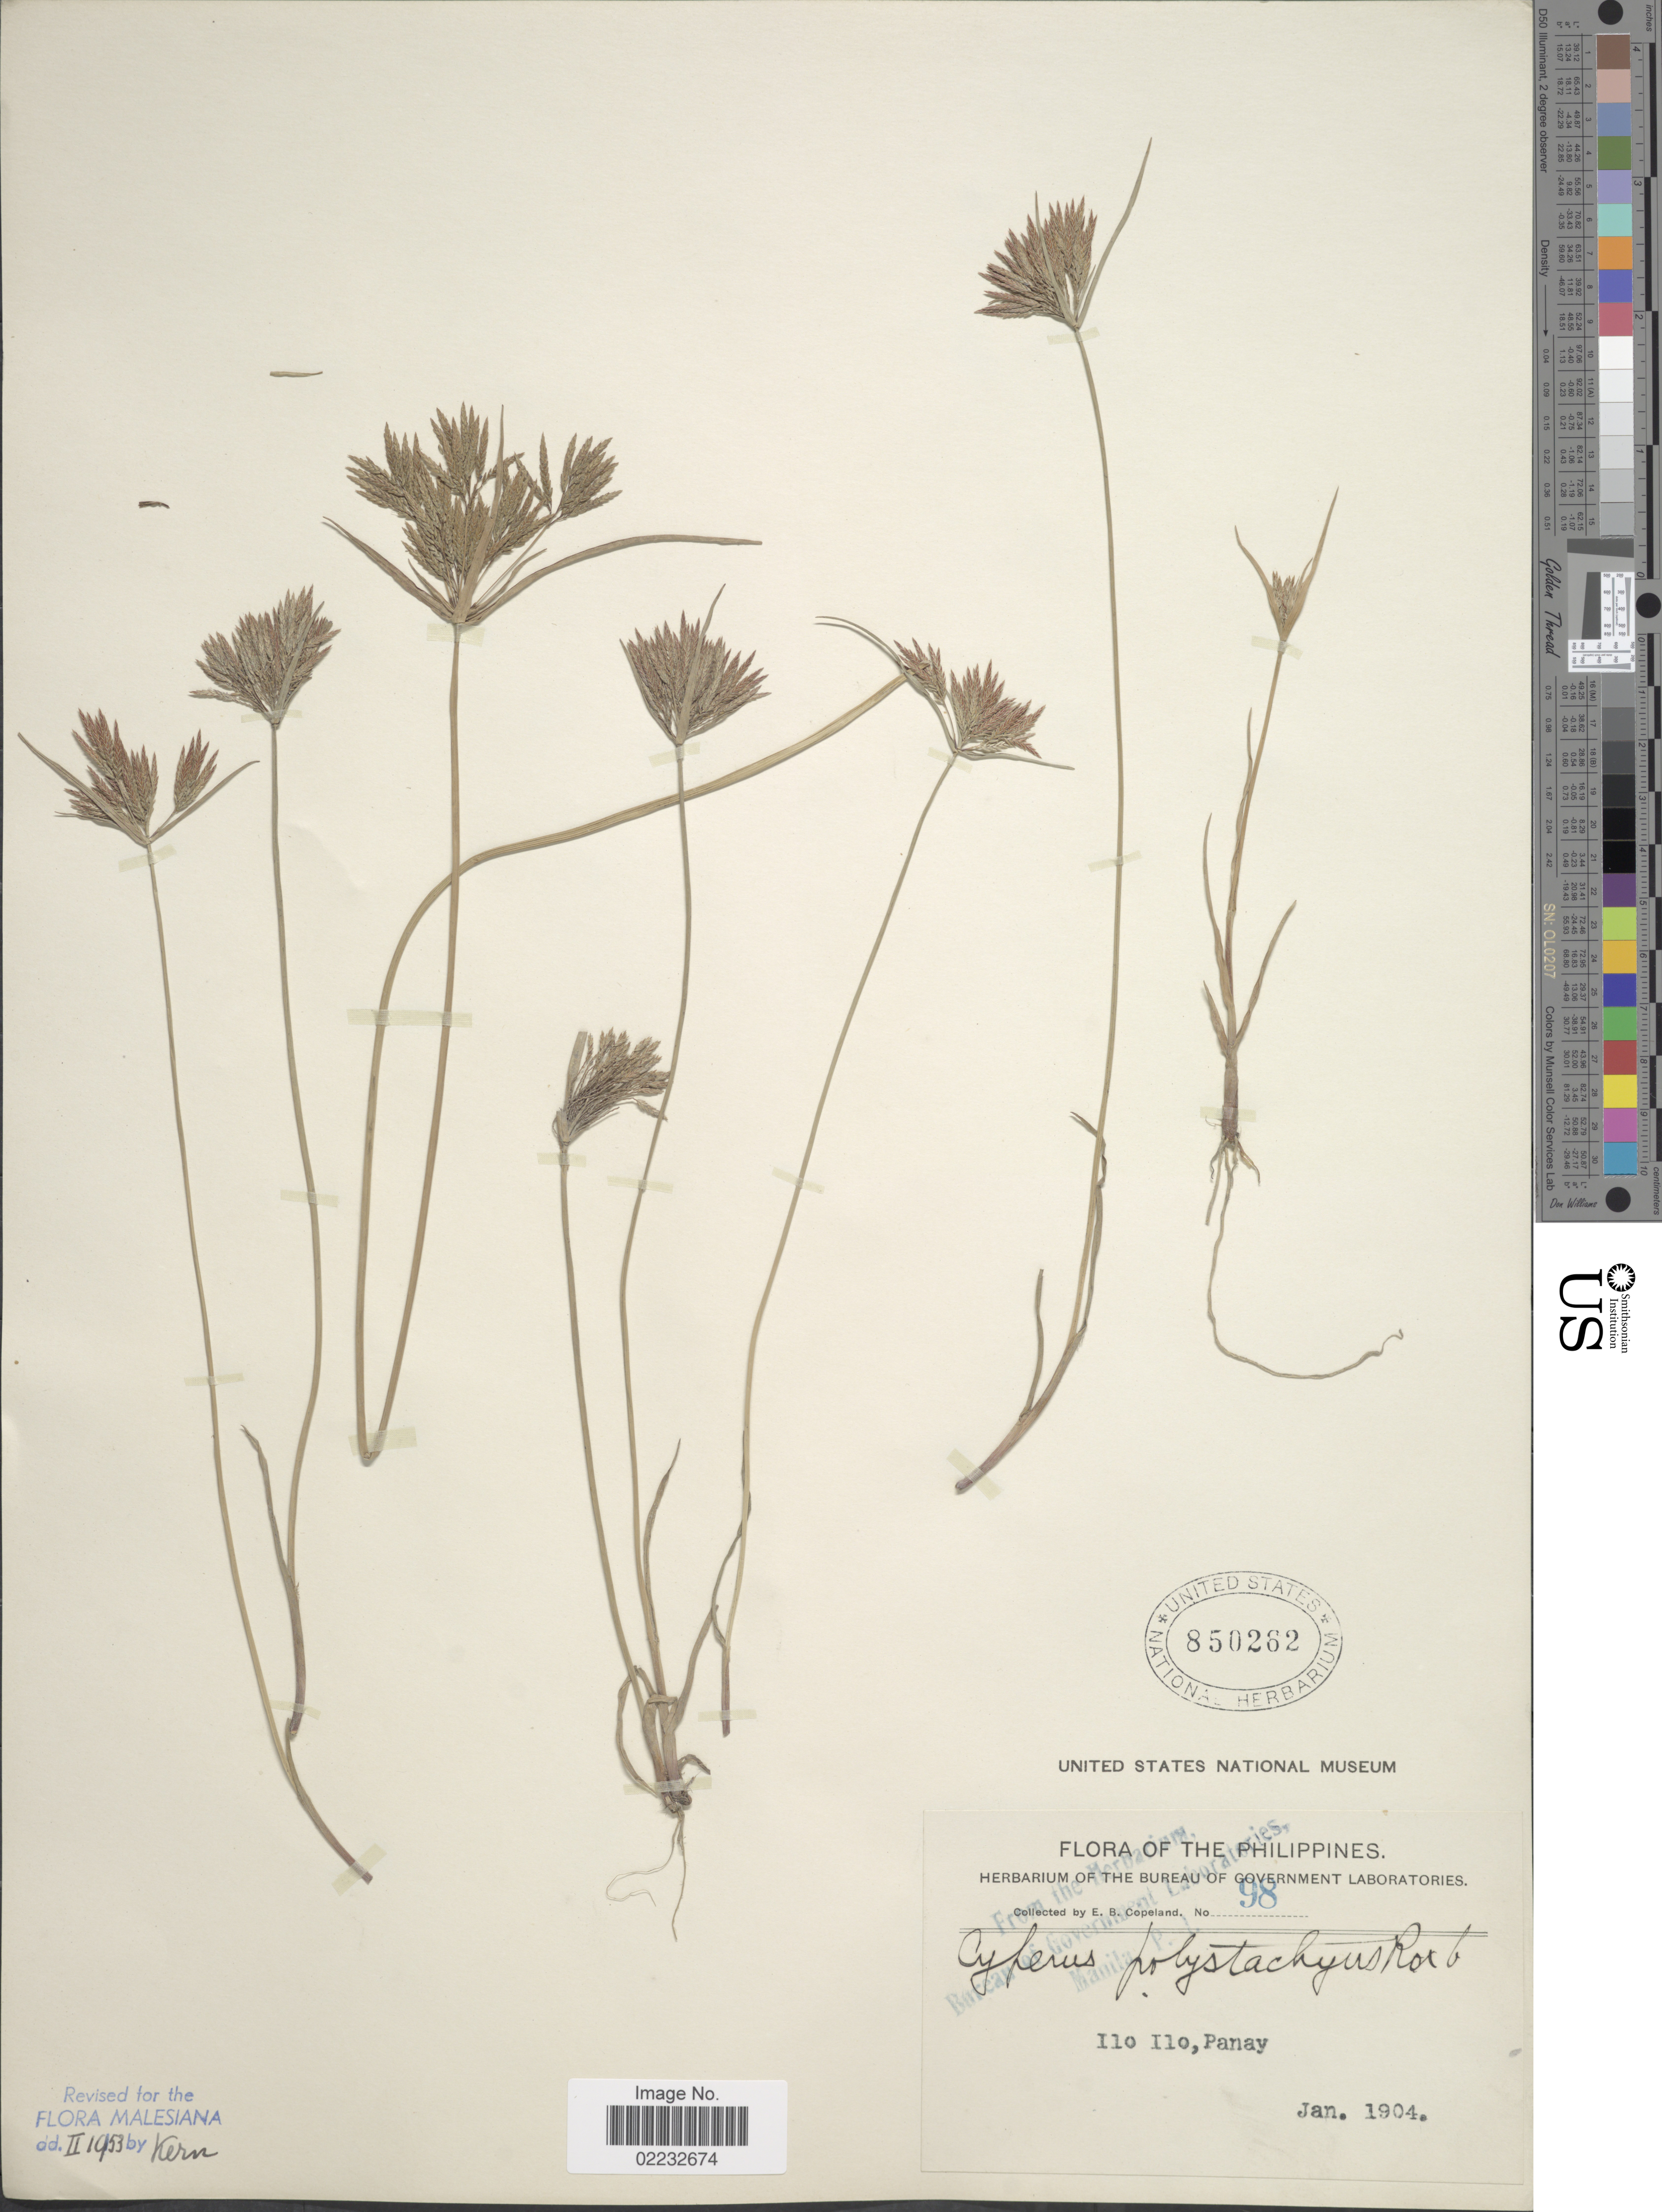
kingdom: Plantae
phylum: Tracheophyta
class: Liliopsida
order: Poales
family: Cyperaceae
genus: Cyperus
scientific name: Cyperus polystachyos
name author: Rottb.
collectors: E. B. Copeland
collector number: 98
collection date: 1904-01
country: Philippines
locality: Iloilo City, Panay island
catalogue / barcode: US 850262